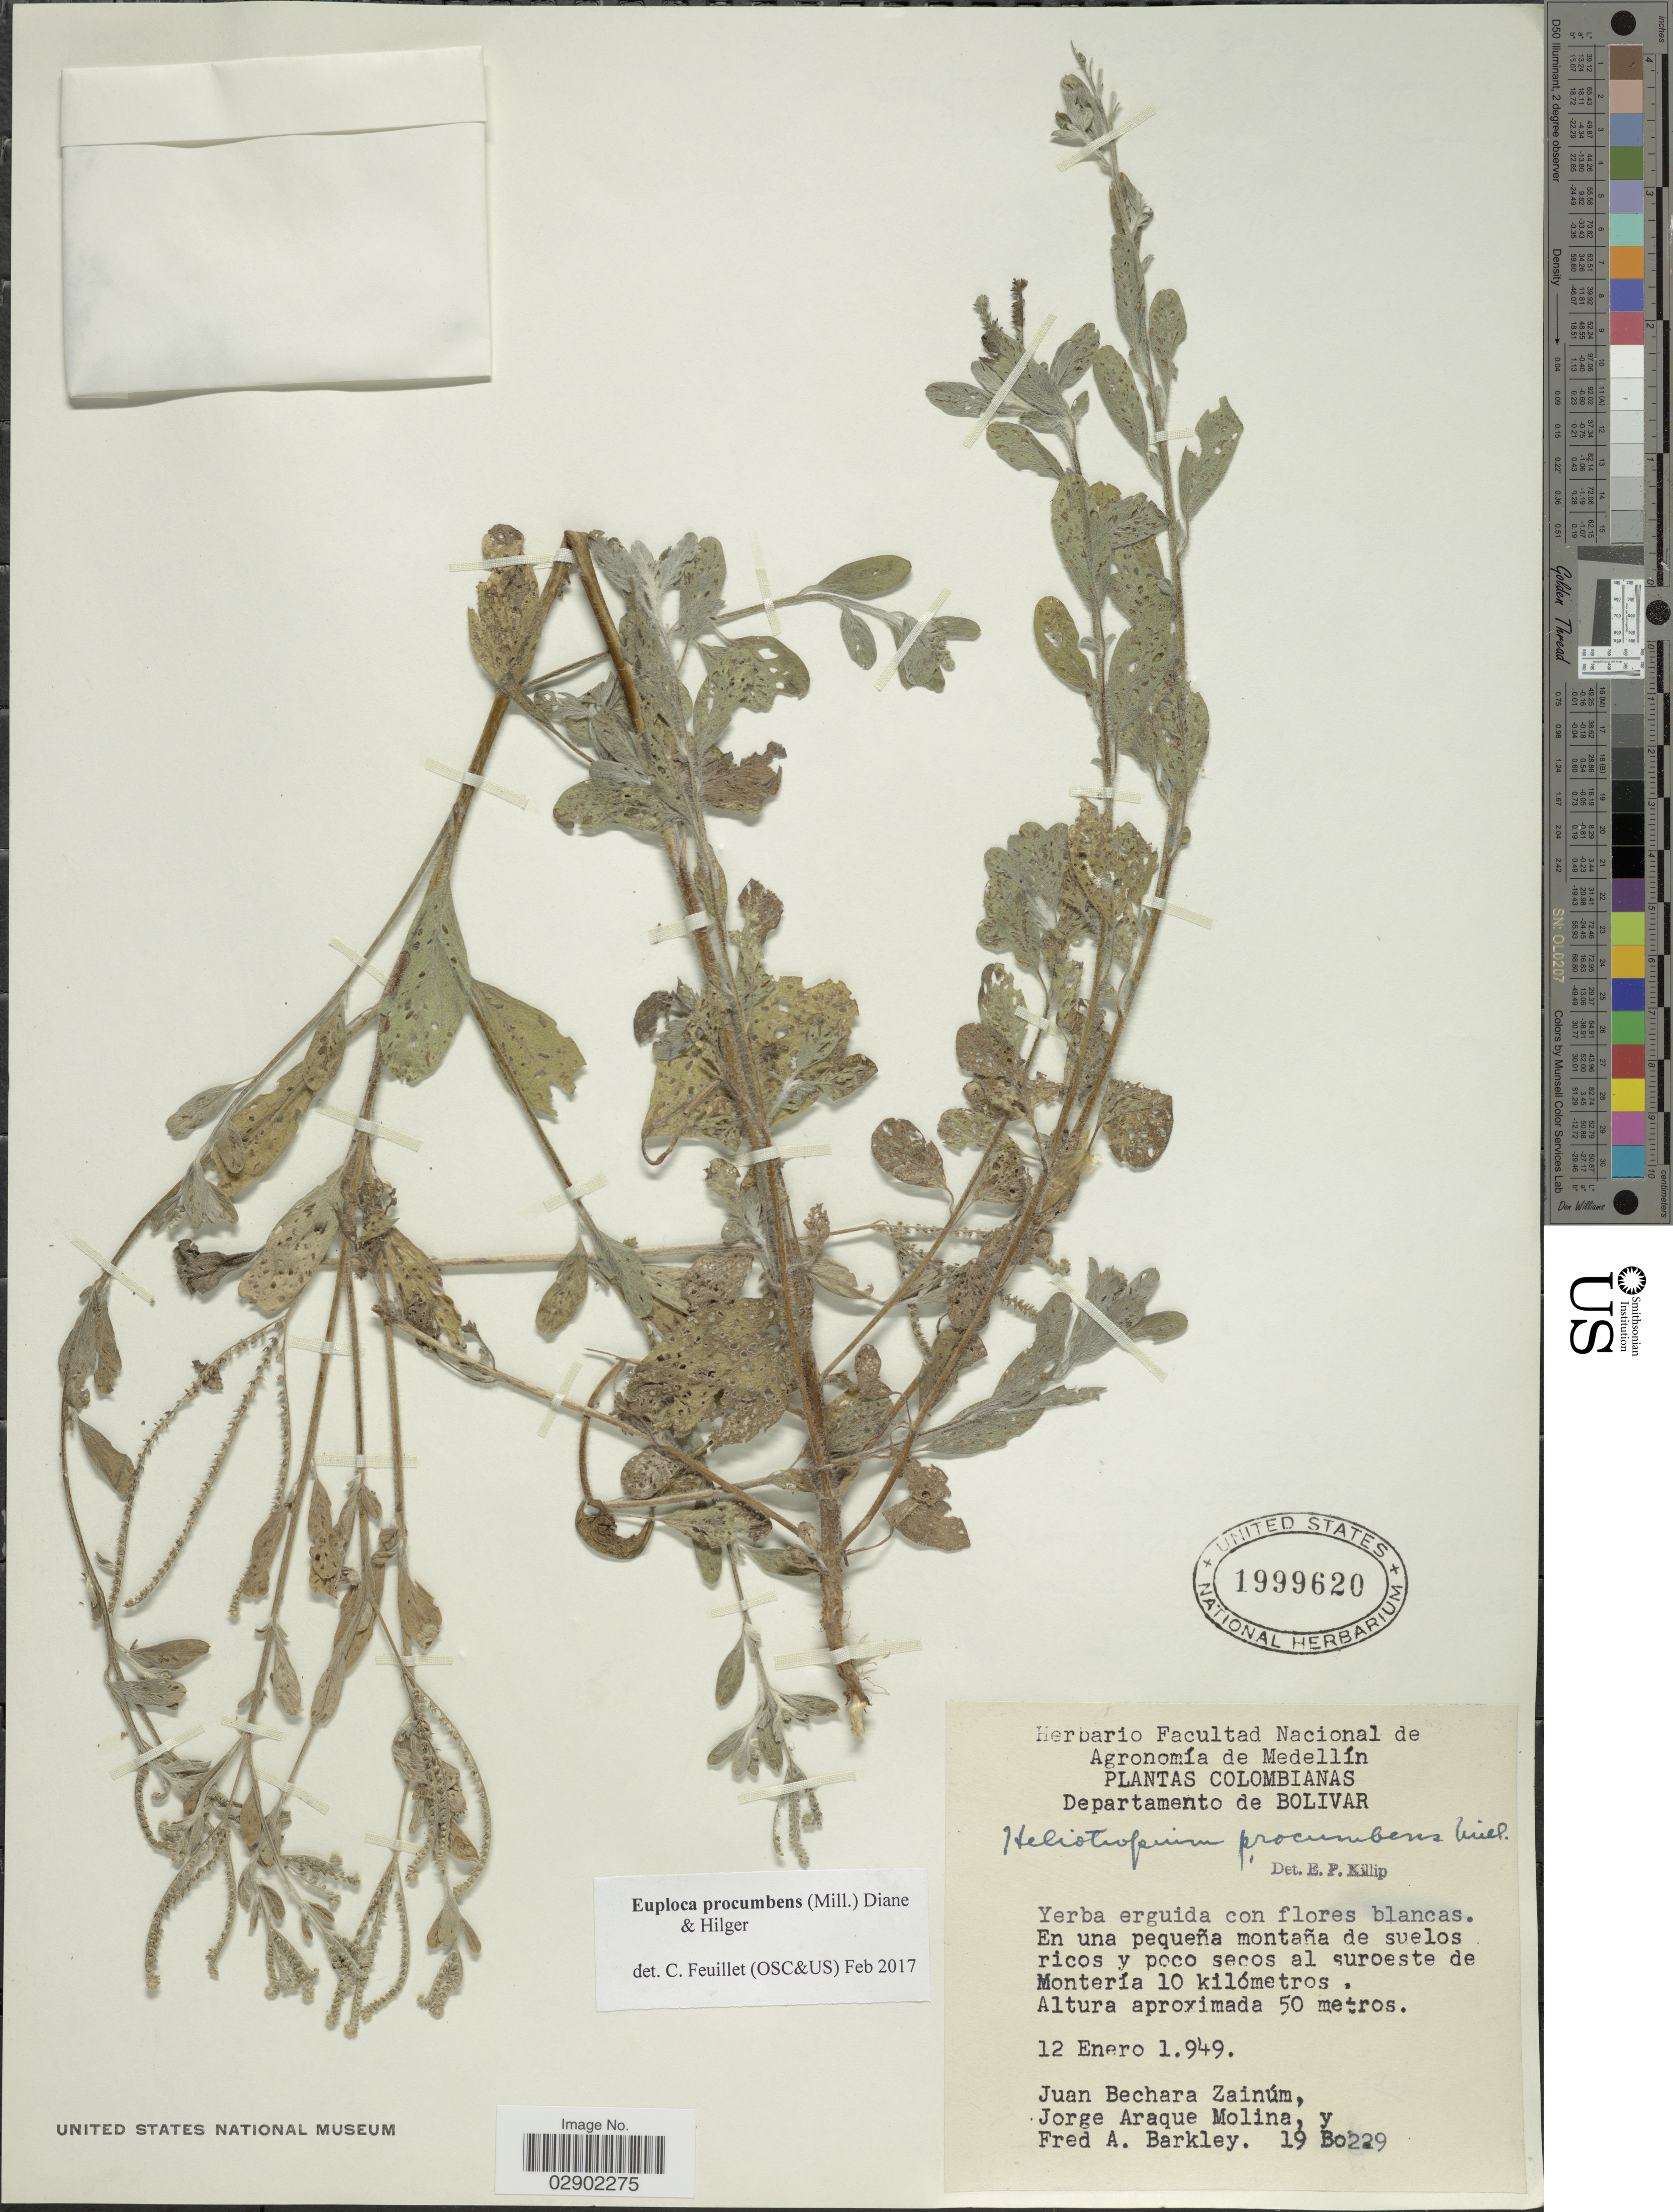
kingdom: Plantae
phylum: Tracheophyta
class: Magnoliopsida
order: Boraginales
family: Heliotropiaceae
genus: Euploca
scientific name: Euploca procumbens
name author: (Mill.) Diane & Hilger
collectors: J. Zainúm, J. Araque Molina & F. A. Barkley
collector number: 19Bo229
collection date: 1949-01-12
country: Colombia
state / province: Bolívar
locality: Departamento de Bolivar. En una pequeña montaña de suelos ricos y poco secos al suroeste de Montería 10 kilómetros.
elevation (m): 50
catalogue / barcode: US 1999620